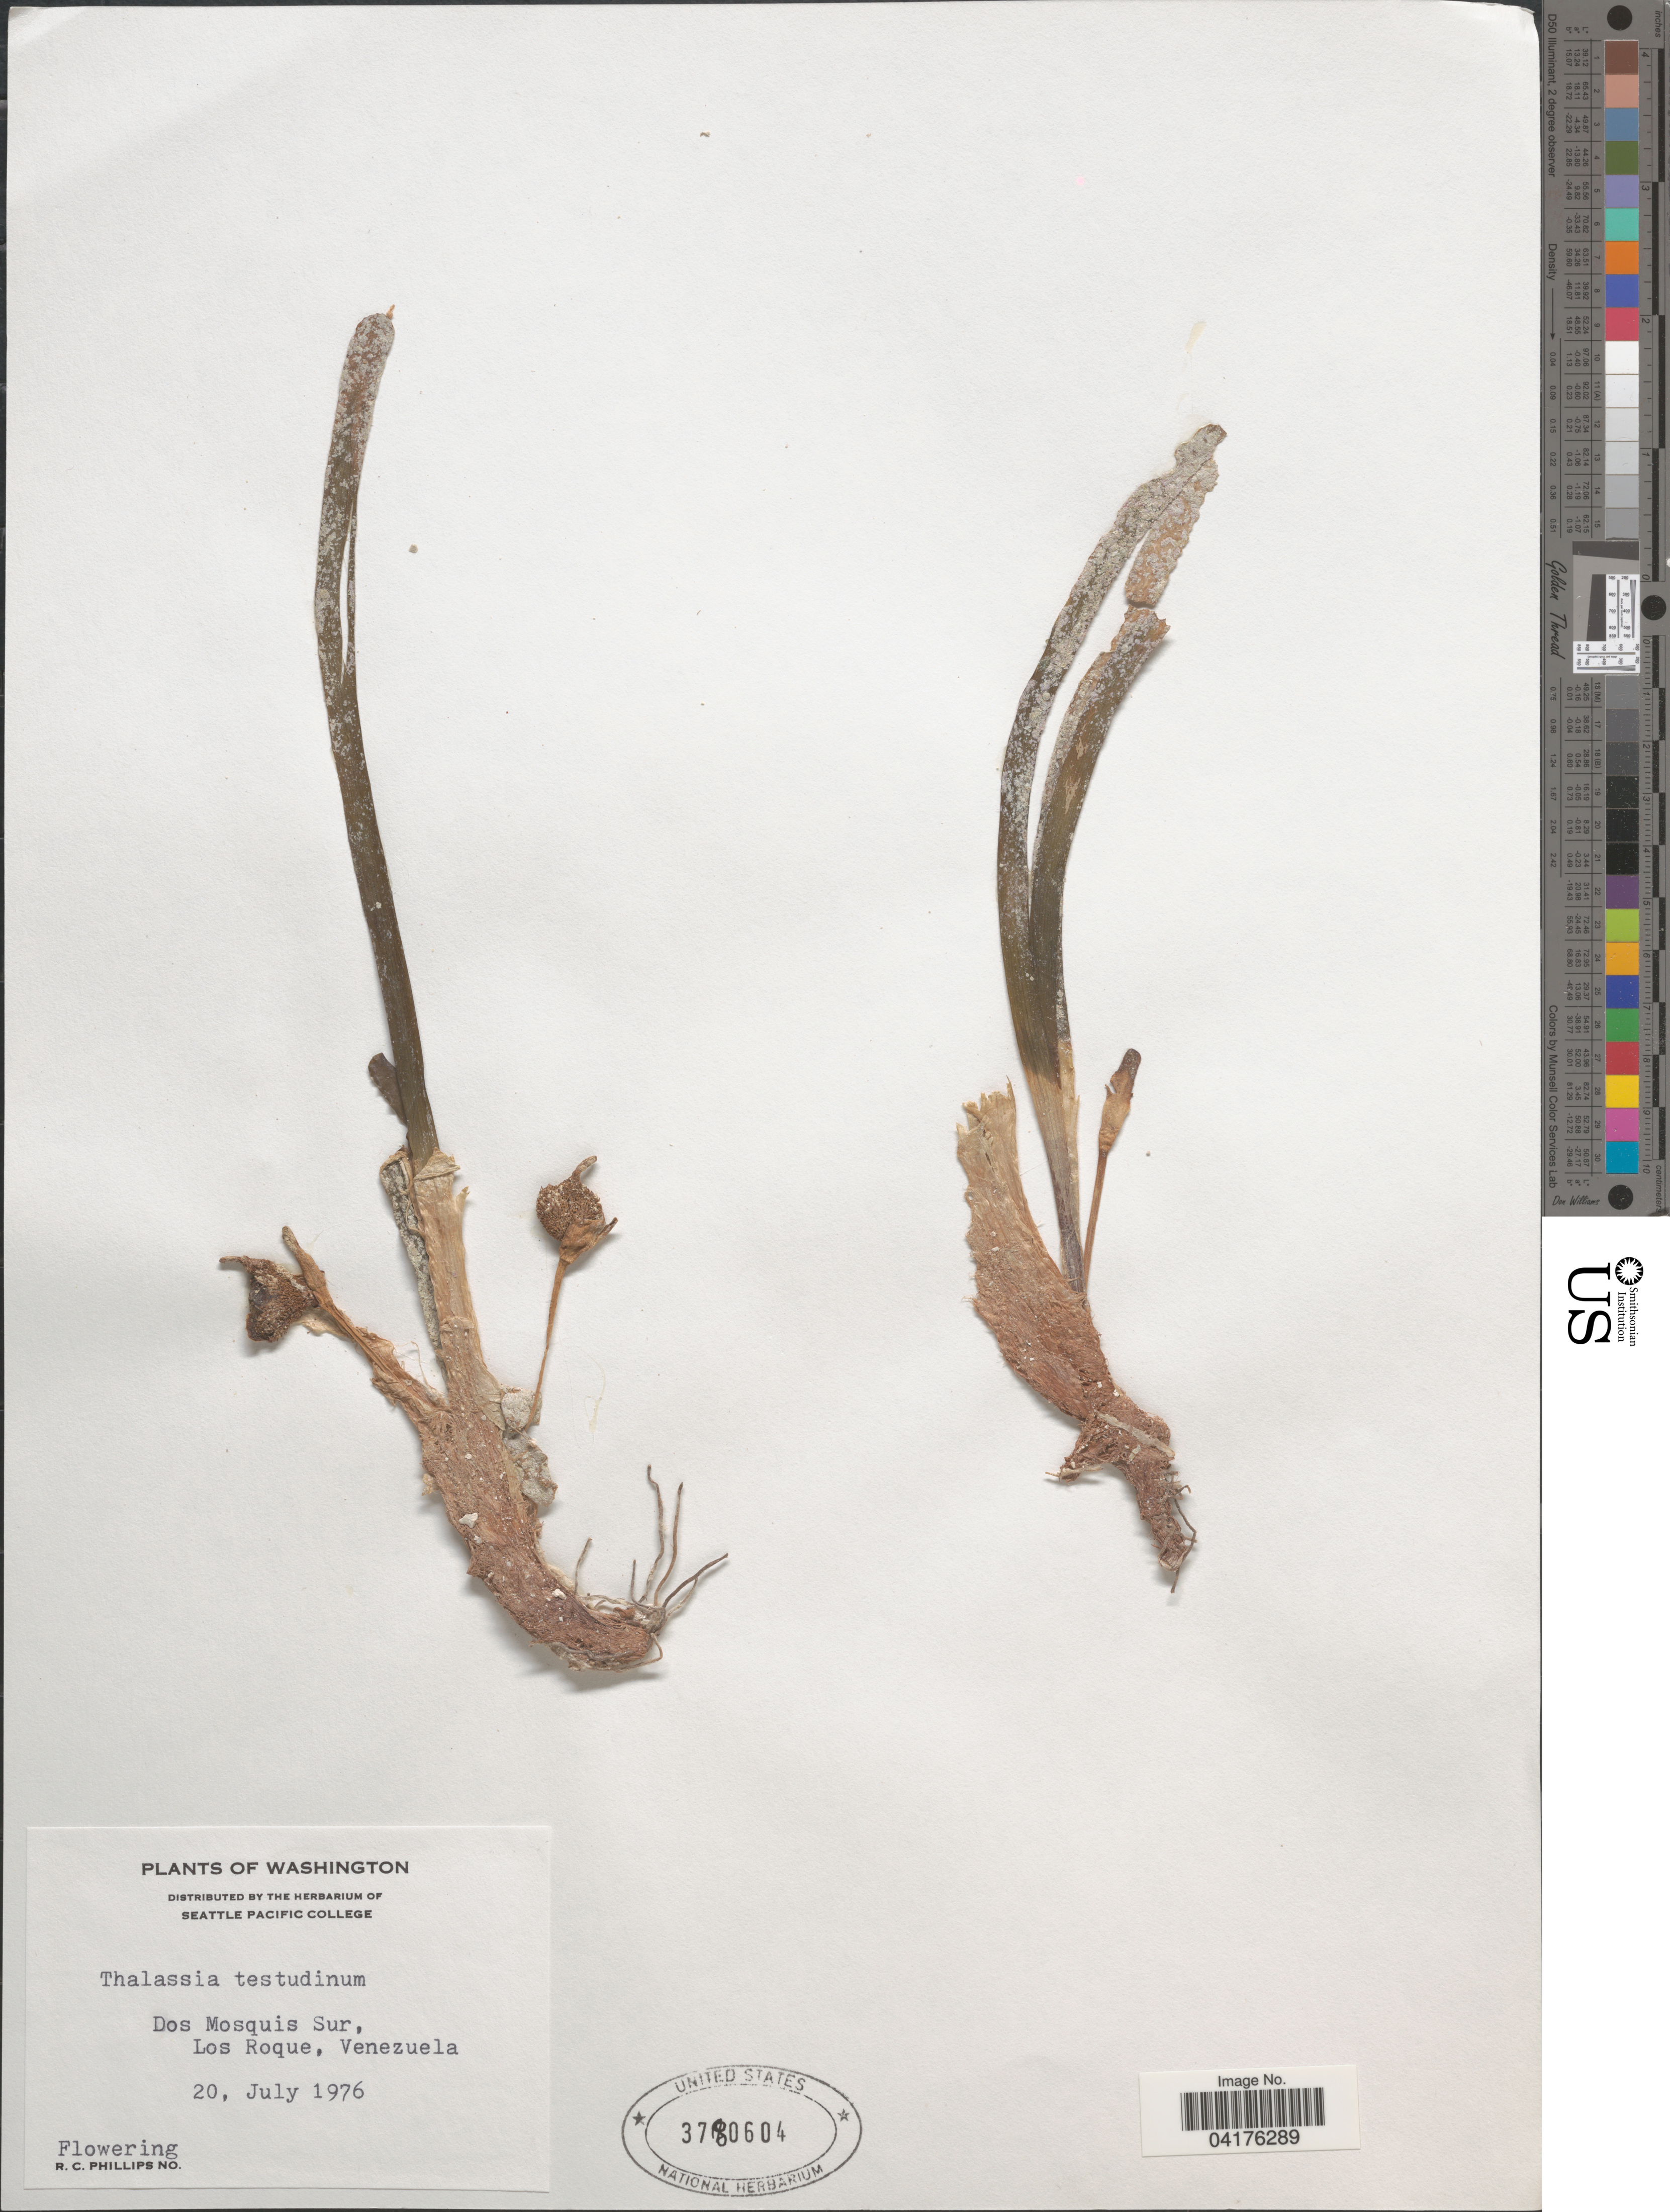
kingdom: Plantae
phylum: Tracheophyta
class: Liliopsida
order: Alismatales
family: Hydrocharitaceae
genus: Thalassia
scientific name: Thalassia testudinum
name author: Banks & Sol. ex K.D. Koenig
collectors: R. C. Phillips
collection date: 1976-07-20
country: Venezuela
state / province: Dependencias Federales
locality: Dos Mosquis Sur, Los Roque.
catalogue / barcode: US 3780604